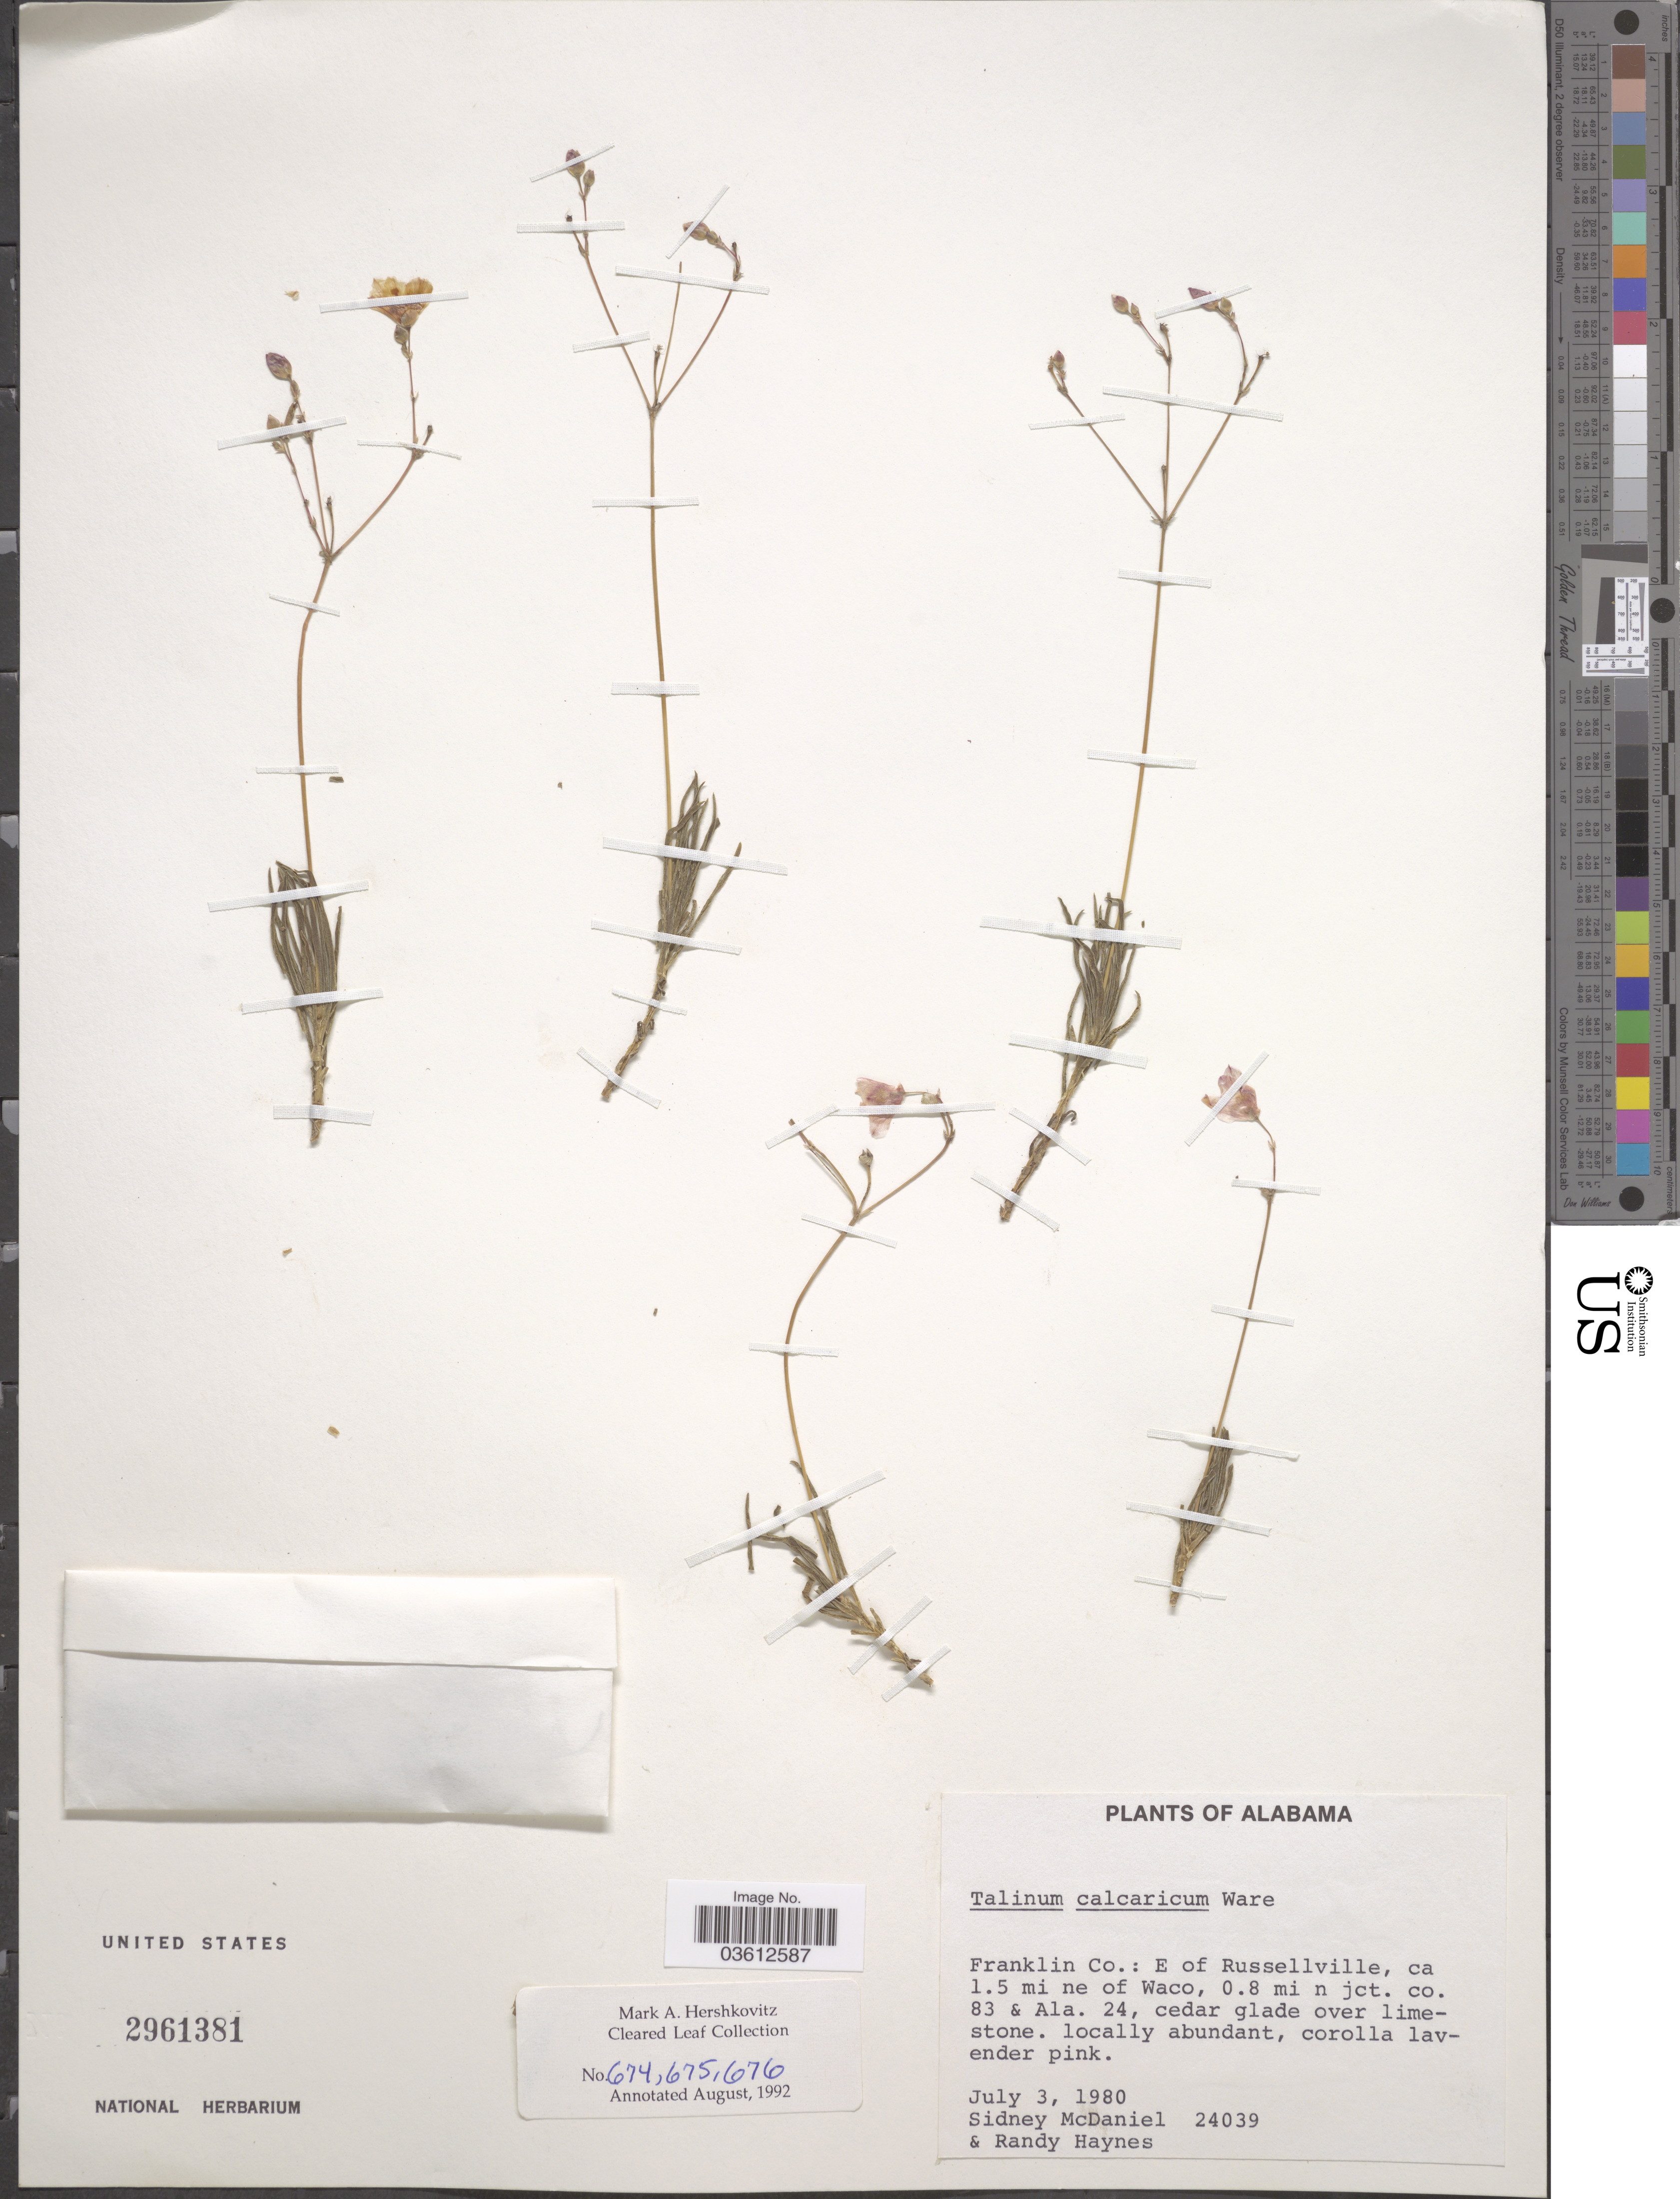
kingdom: Plantae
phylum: Tracheophyta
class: Magnoliopsida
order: Caryophyllales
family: Talinaceae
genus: Talinum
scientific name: Talinum calcaricum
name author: Ware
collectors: S. McDaniel & R. Haynes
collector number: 24039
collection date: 1980-07-03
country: United States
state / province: Alabama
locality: Franklin Co.: E of Rusellville, ca. 1.5 mi ne of Waco, 0.8 mi n jct. co. 83 & Ala. 24.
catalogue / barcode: US 2961381